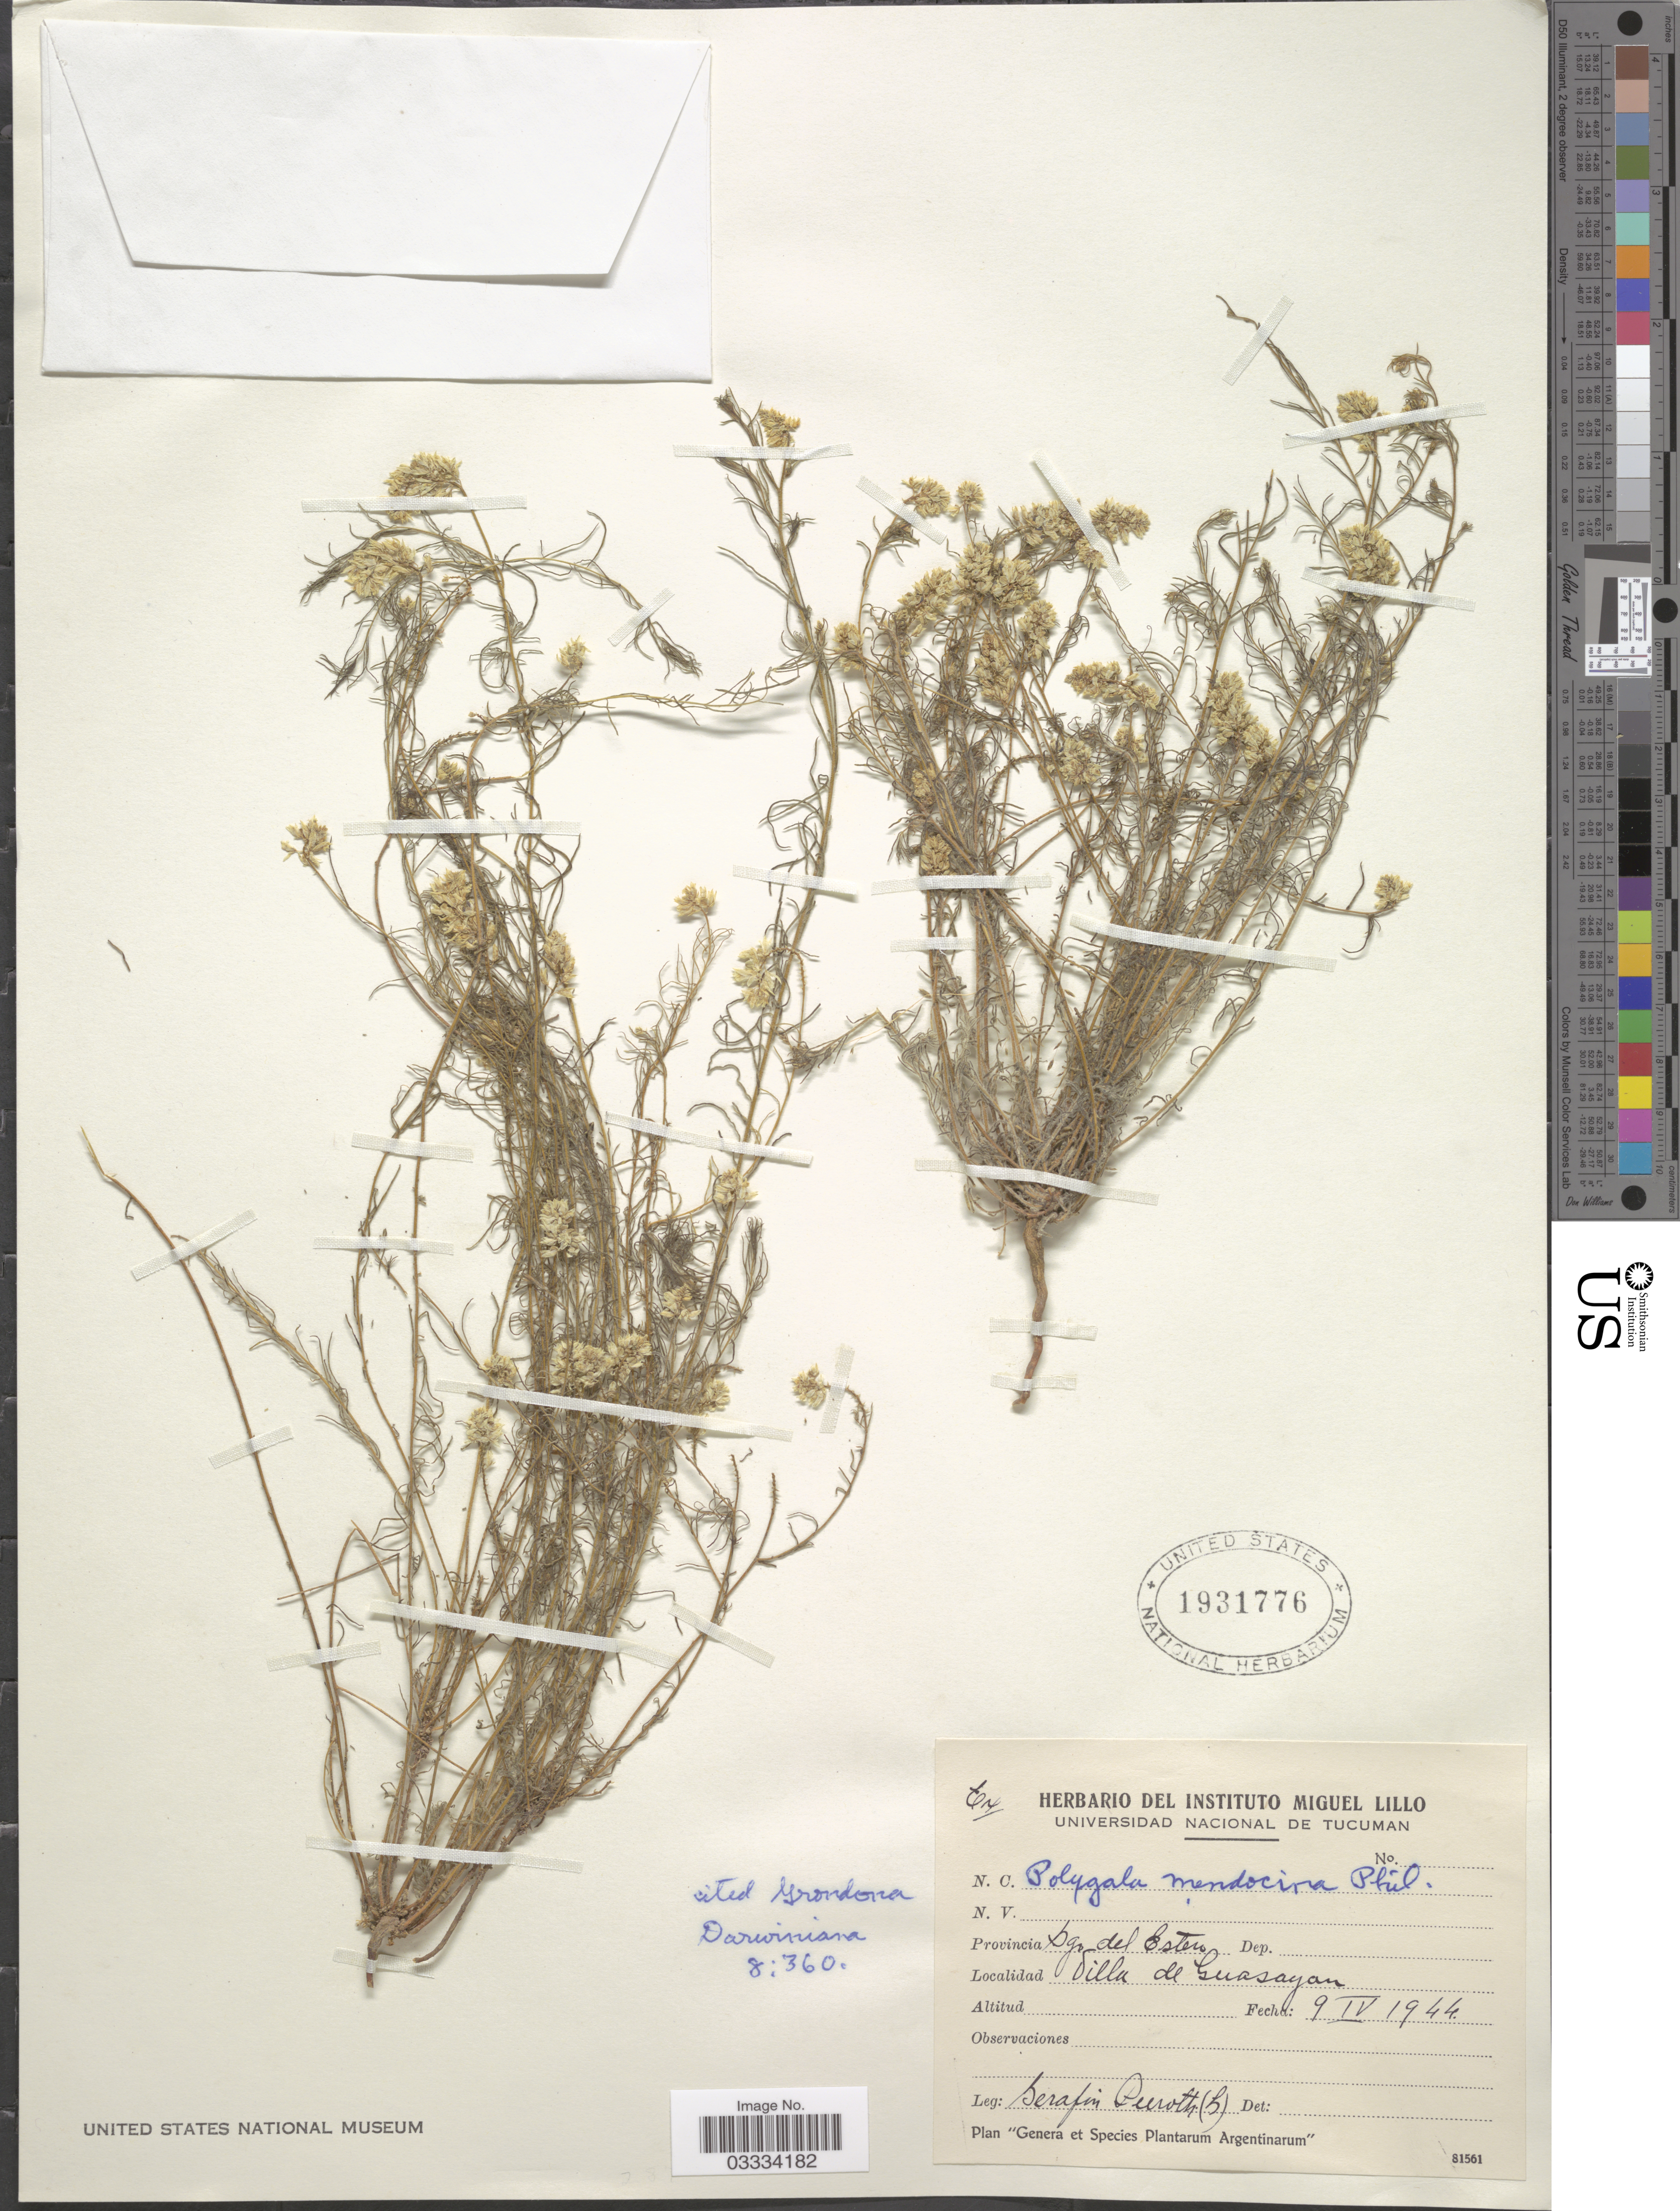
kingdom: Plantae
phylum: Tracheophyta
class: Magnoliopsida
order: Fabales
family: Polygalaceae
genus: Polygala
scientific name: Polygala subandina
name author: Phil.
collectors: S. A. Pierotti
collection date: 1944-04-09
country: Argentina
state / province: Santiago del Estero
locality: Villa de Guasayan.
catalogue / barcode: US 1931776